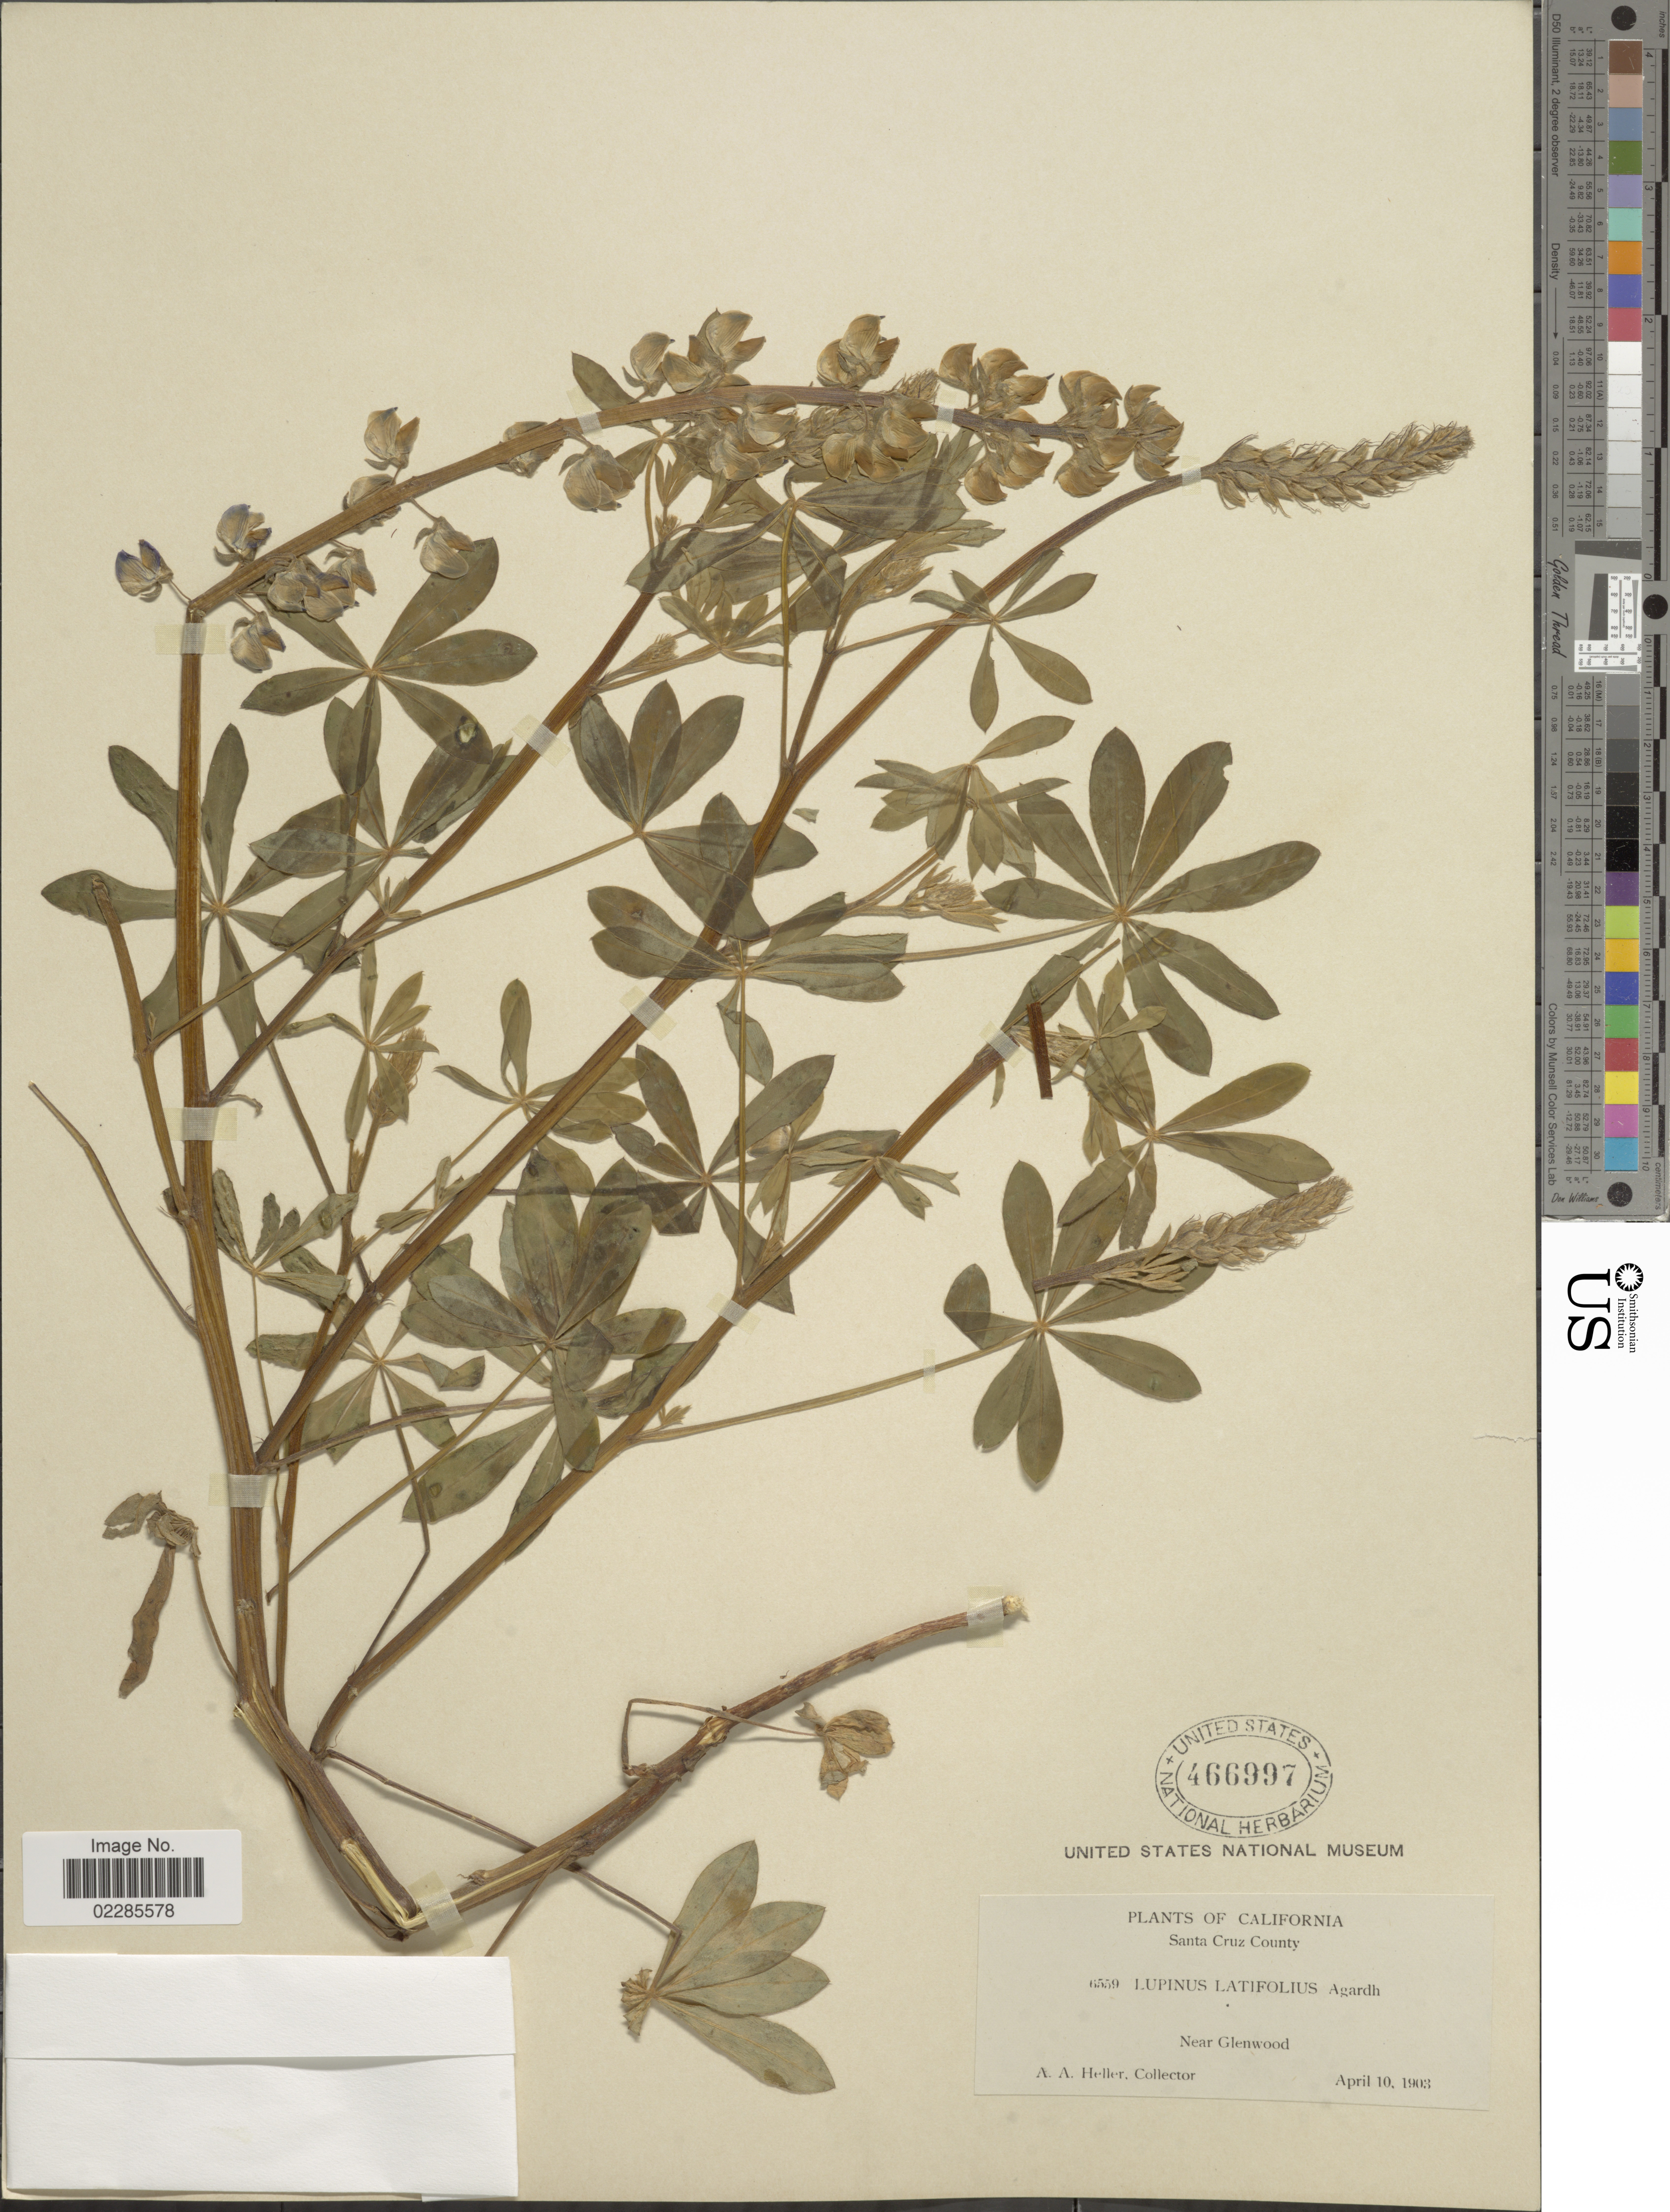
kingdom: Plantae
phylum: Tracheophyta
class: Magnoliopsida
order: Fabales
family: Fabaceae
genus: Lupinus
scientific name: Lupinus latifolius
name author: Lindl. ex J. Agardh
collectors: A. A. Heller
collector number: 6559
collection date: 1903-04-10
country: United States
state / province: California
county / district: Santa Cruz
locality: Santa Cruz County, Near Glenwood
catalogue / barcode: US 466997